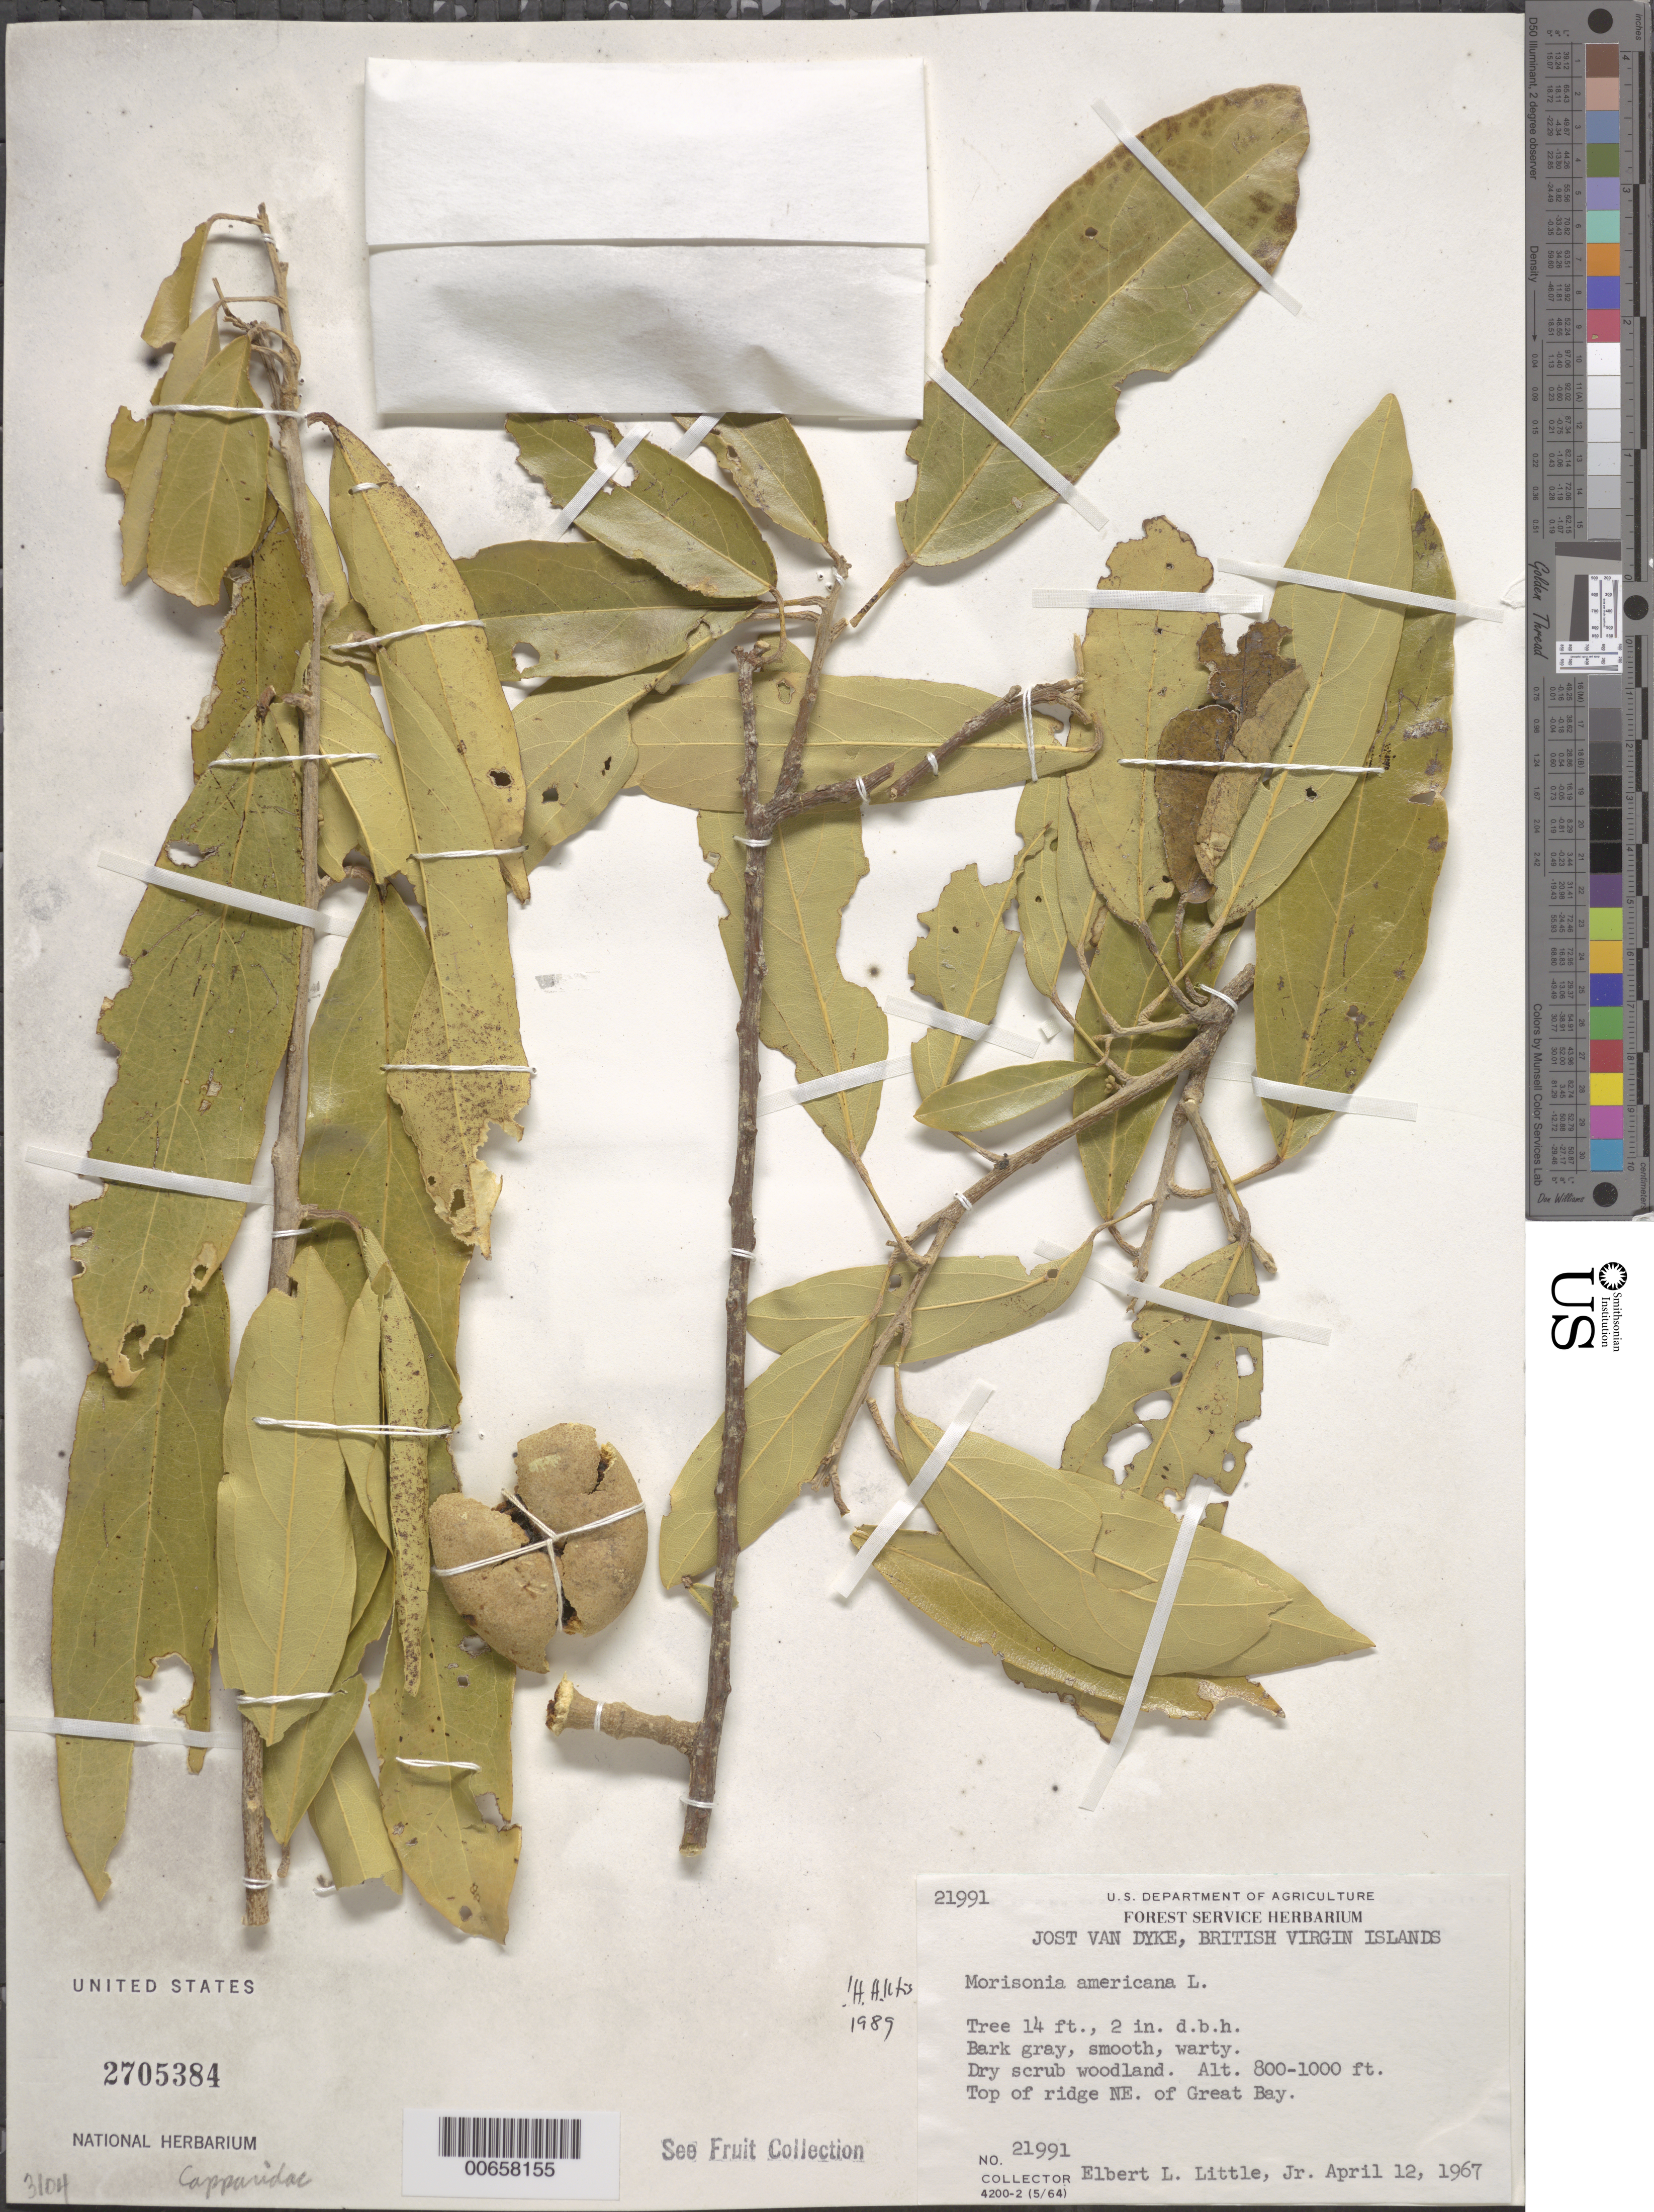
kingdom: Plantae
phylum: Tracheophyta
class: Magnoliopsida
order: Brassicales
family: Capparaceae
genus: Morisonia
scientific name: Morisonia americana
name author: L.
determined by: Iltis, Hugh Hellmut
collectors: E. L. Little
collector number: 21991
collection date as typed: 12 Apr 1967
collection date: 1967-04-12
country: British Virgin Islands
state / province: Jost Van Dyke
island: Jost Van Dyke Island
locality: Great Bay, top of ridge NE of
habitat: Dry scrub woodland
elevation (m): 244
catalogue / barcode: US 2705384